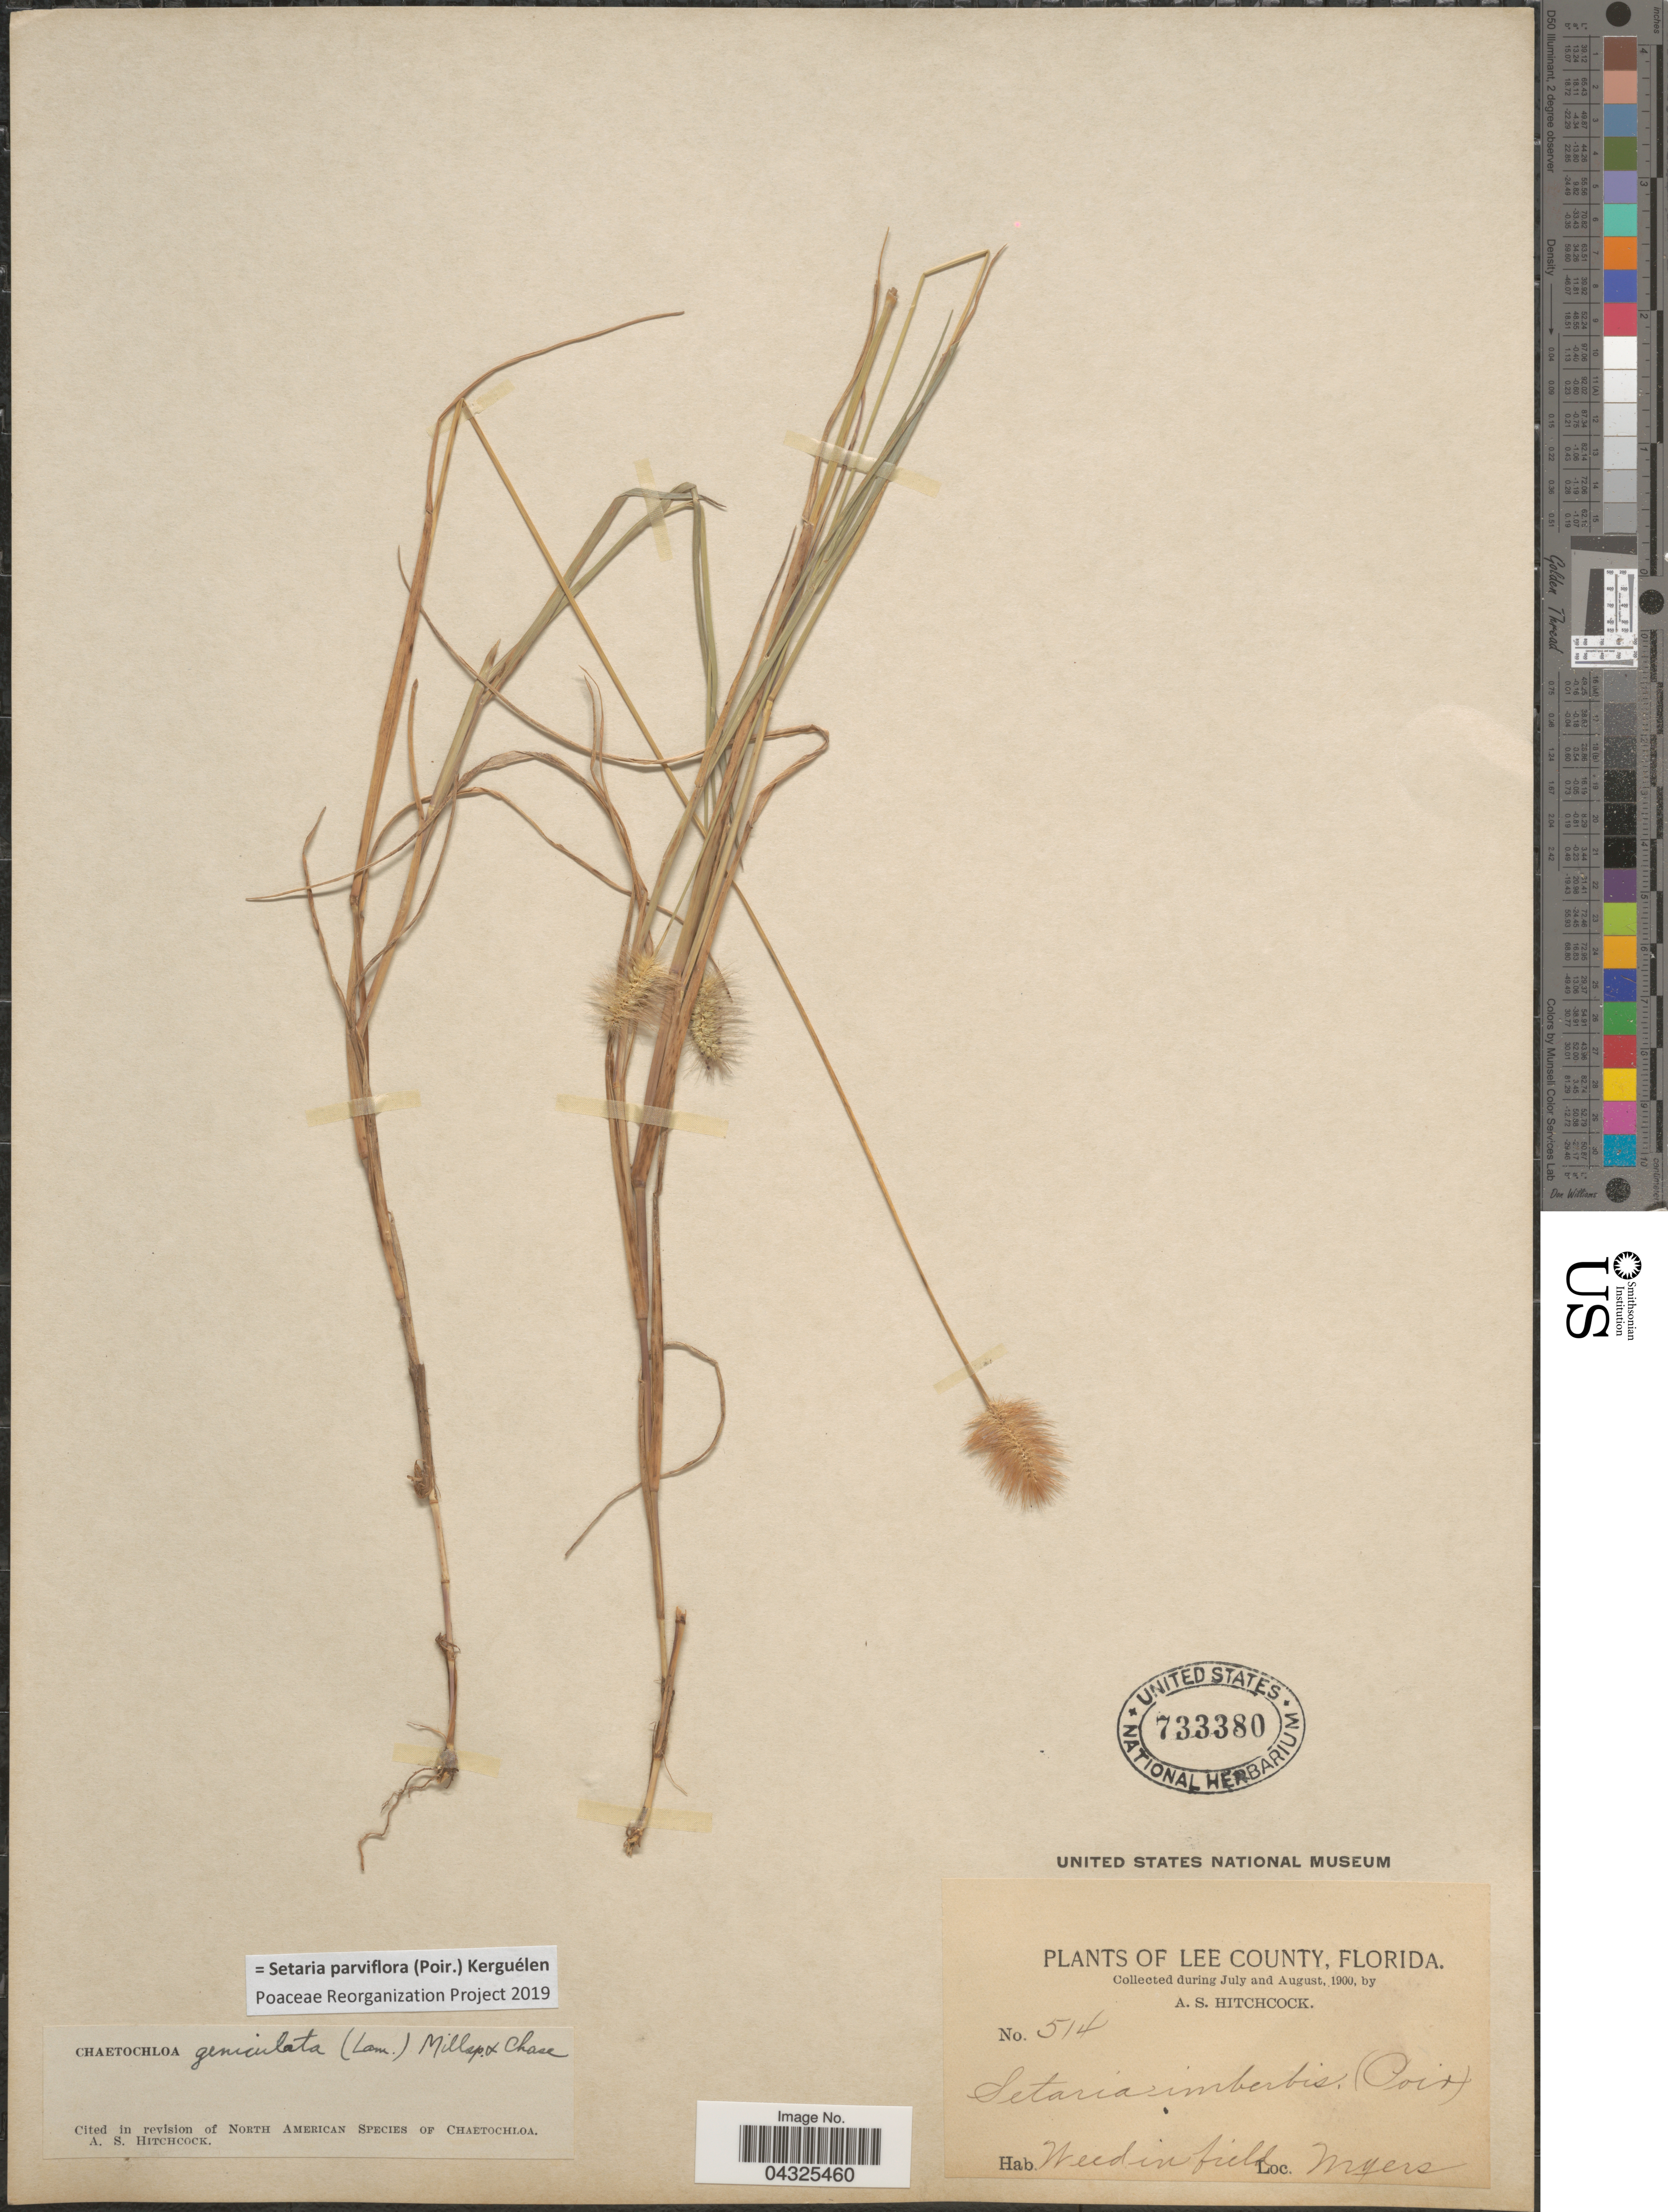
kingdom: Plantae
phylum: Tracheophyta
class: Liliopsida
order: Poales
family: Poaceae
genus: Setaria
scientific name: Setaria parviflora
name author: (Poir.) Kerguélen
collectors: A. S. Hitchcock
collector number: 514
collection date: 1900-07/1900-08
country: United States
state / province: Florida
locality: Lee County. Myers.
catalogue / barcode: US 733380